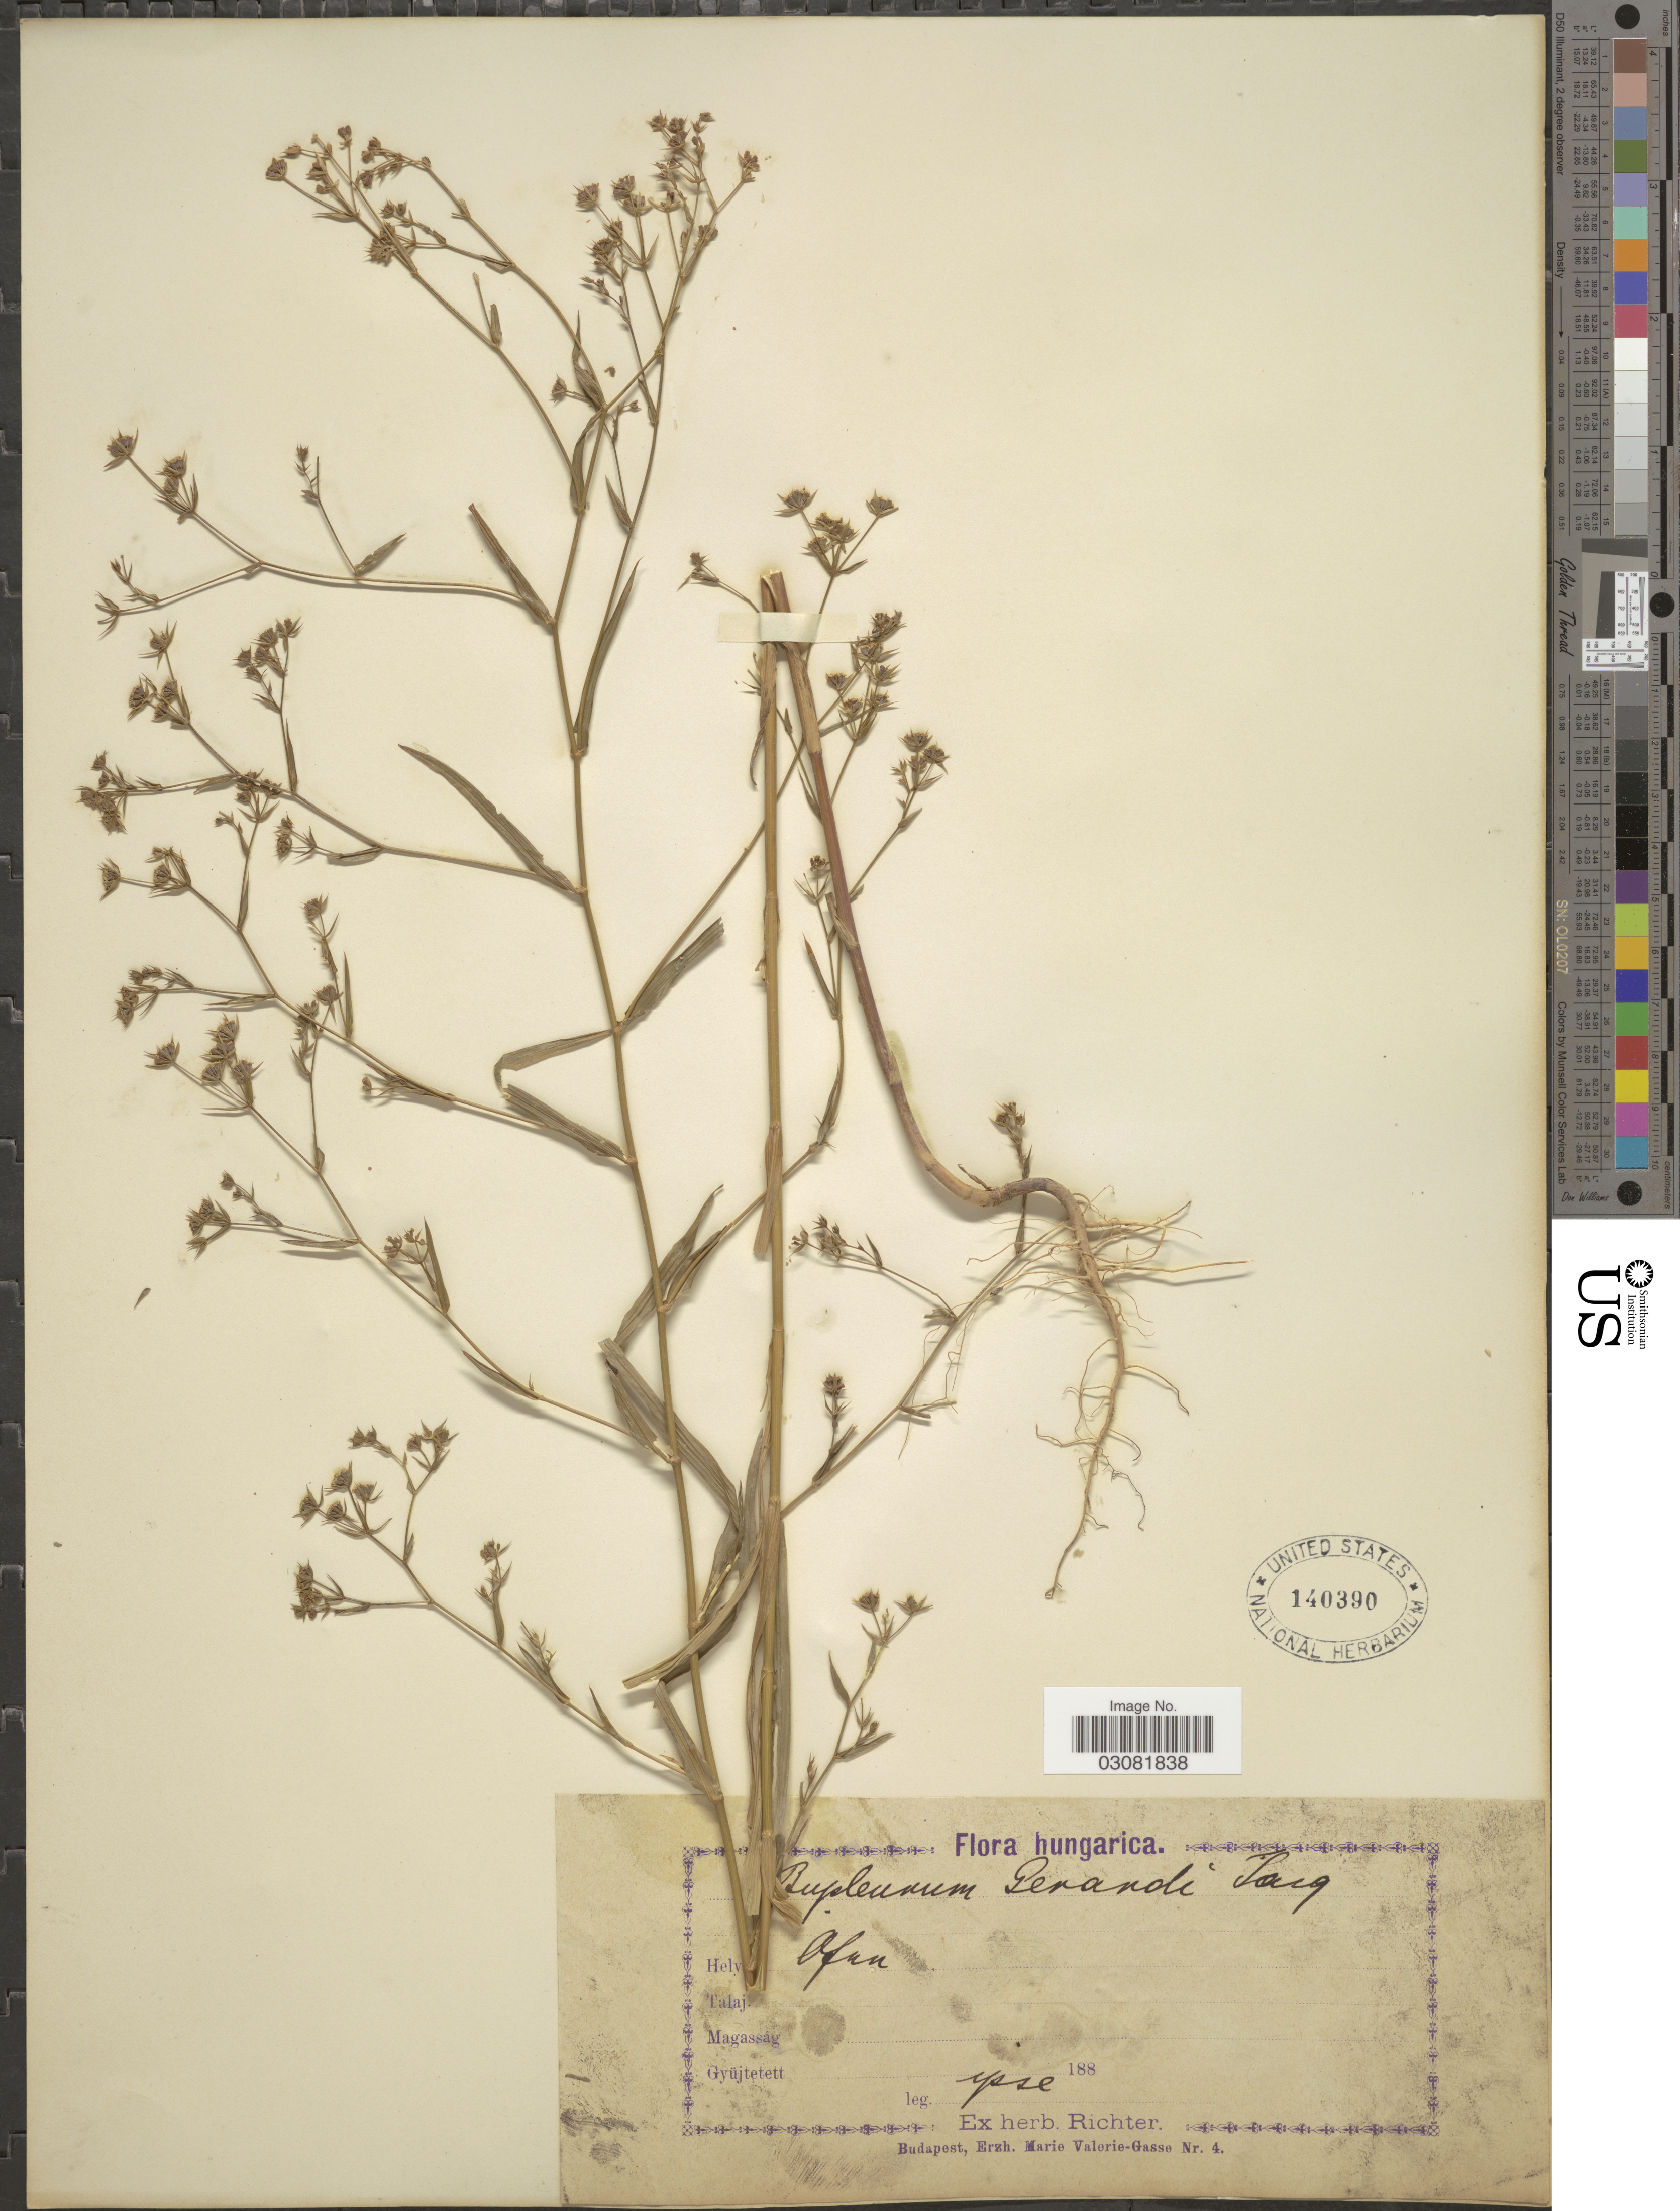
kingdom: Plantae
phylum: Tracheophyta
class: Magnoliopsida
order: Apiales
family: Apiaceae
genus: Bupleurum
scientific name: Bupleurum gerardii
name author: All.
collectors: -- Richter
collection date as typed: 188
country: Hungary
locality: Ofen.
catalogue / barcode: US 140390